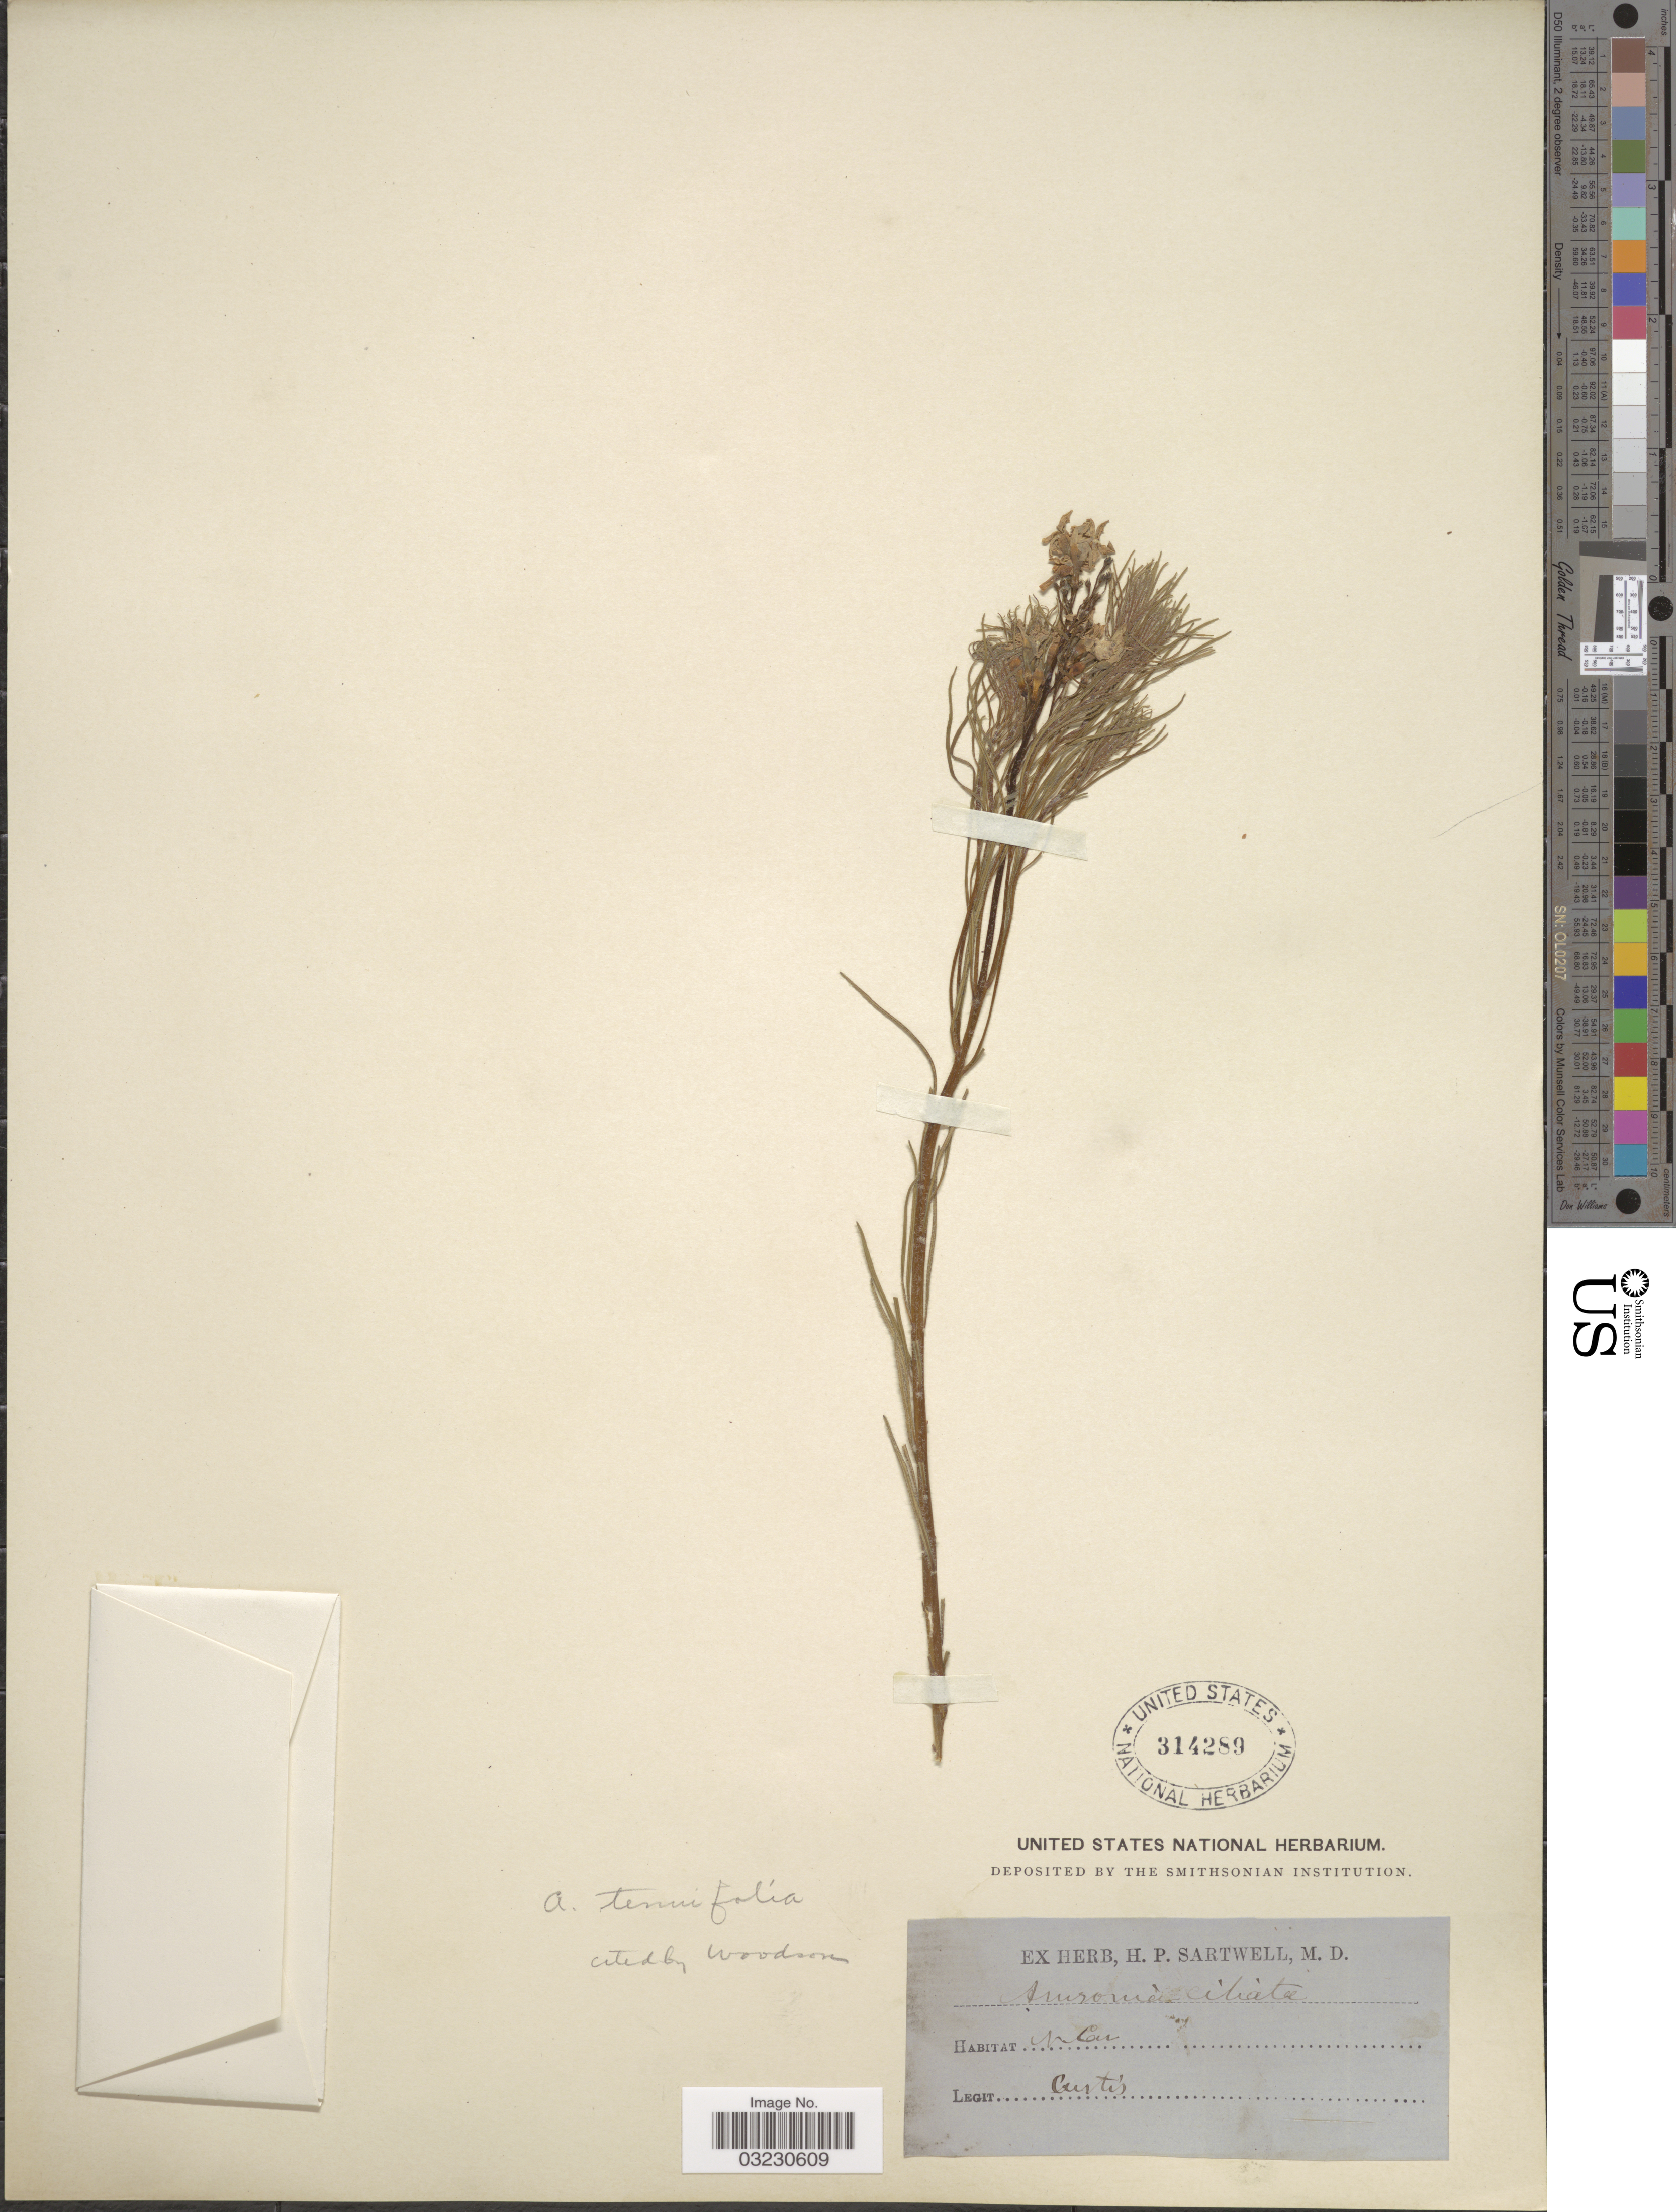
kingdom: Plantae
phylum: Tracheophyta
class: Magnoliopsida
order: Gentianales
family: Apocynaceae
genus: Amsonia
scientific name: Amsonia tenuifolia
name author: (Raf.) R.A. Harper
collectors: -. Curtis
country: United States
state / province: North Carolina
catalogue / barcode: US 314289